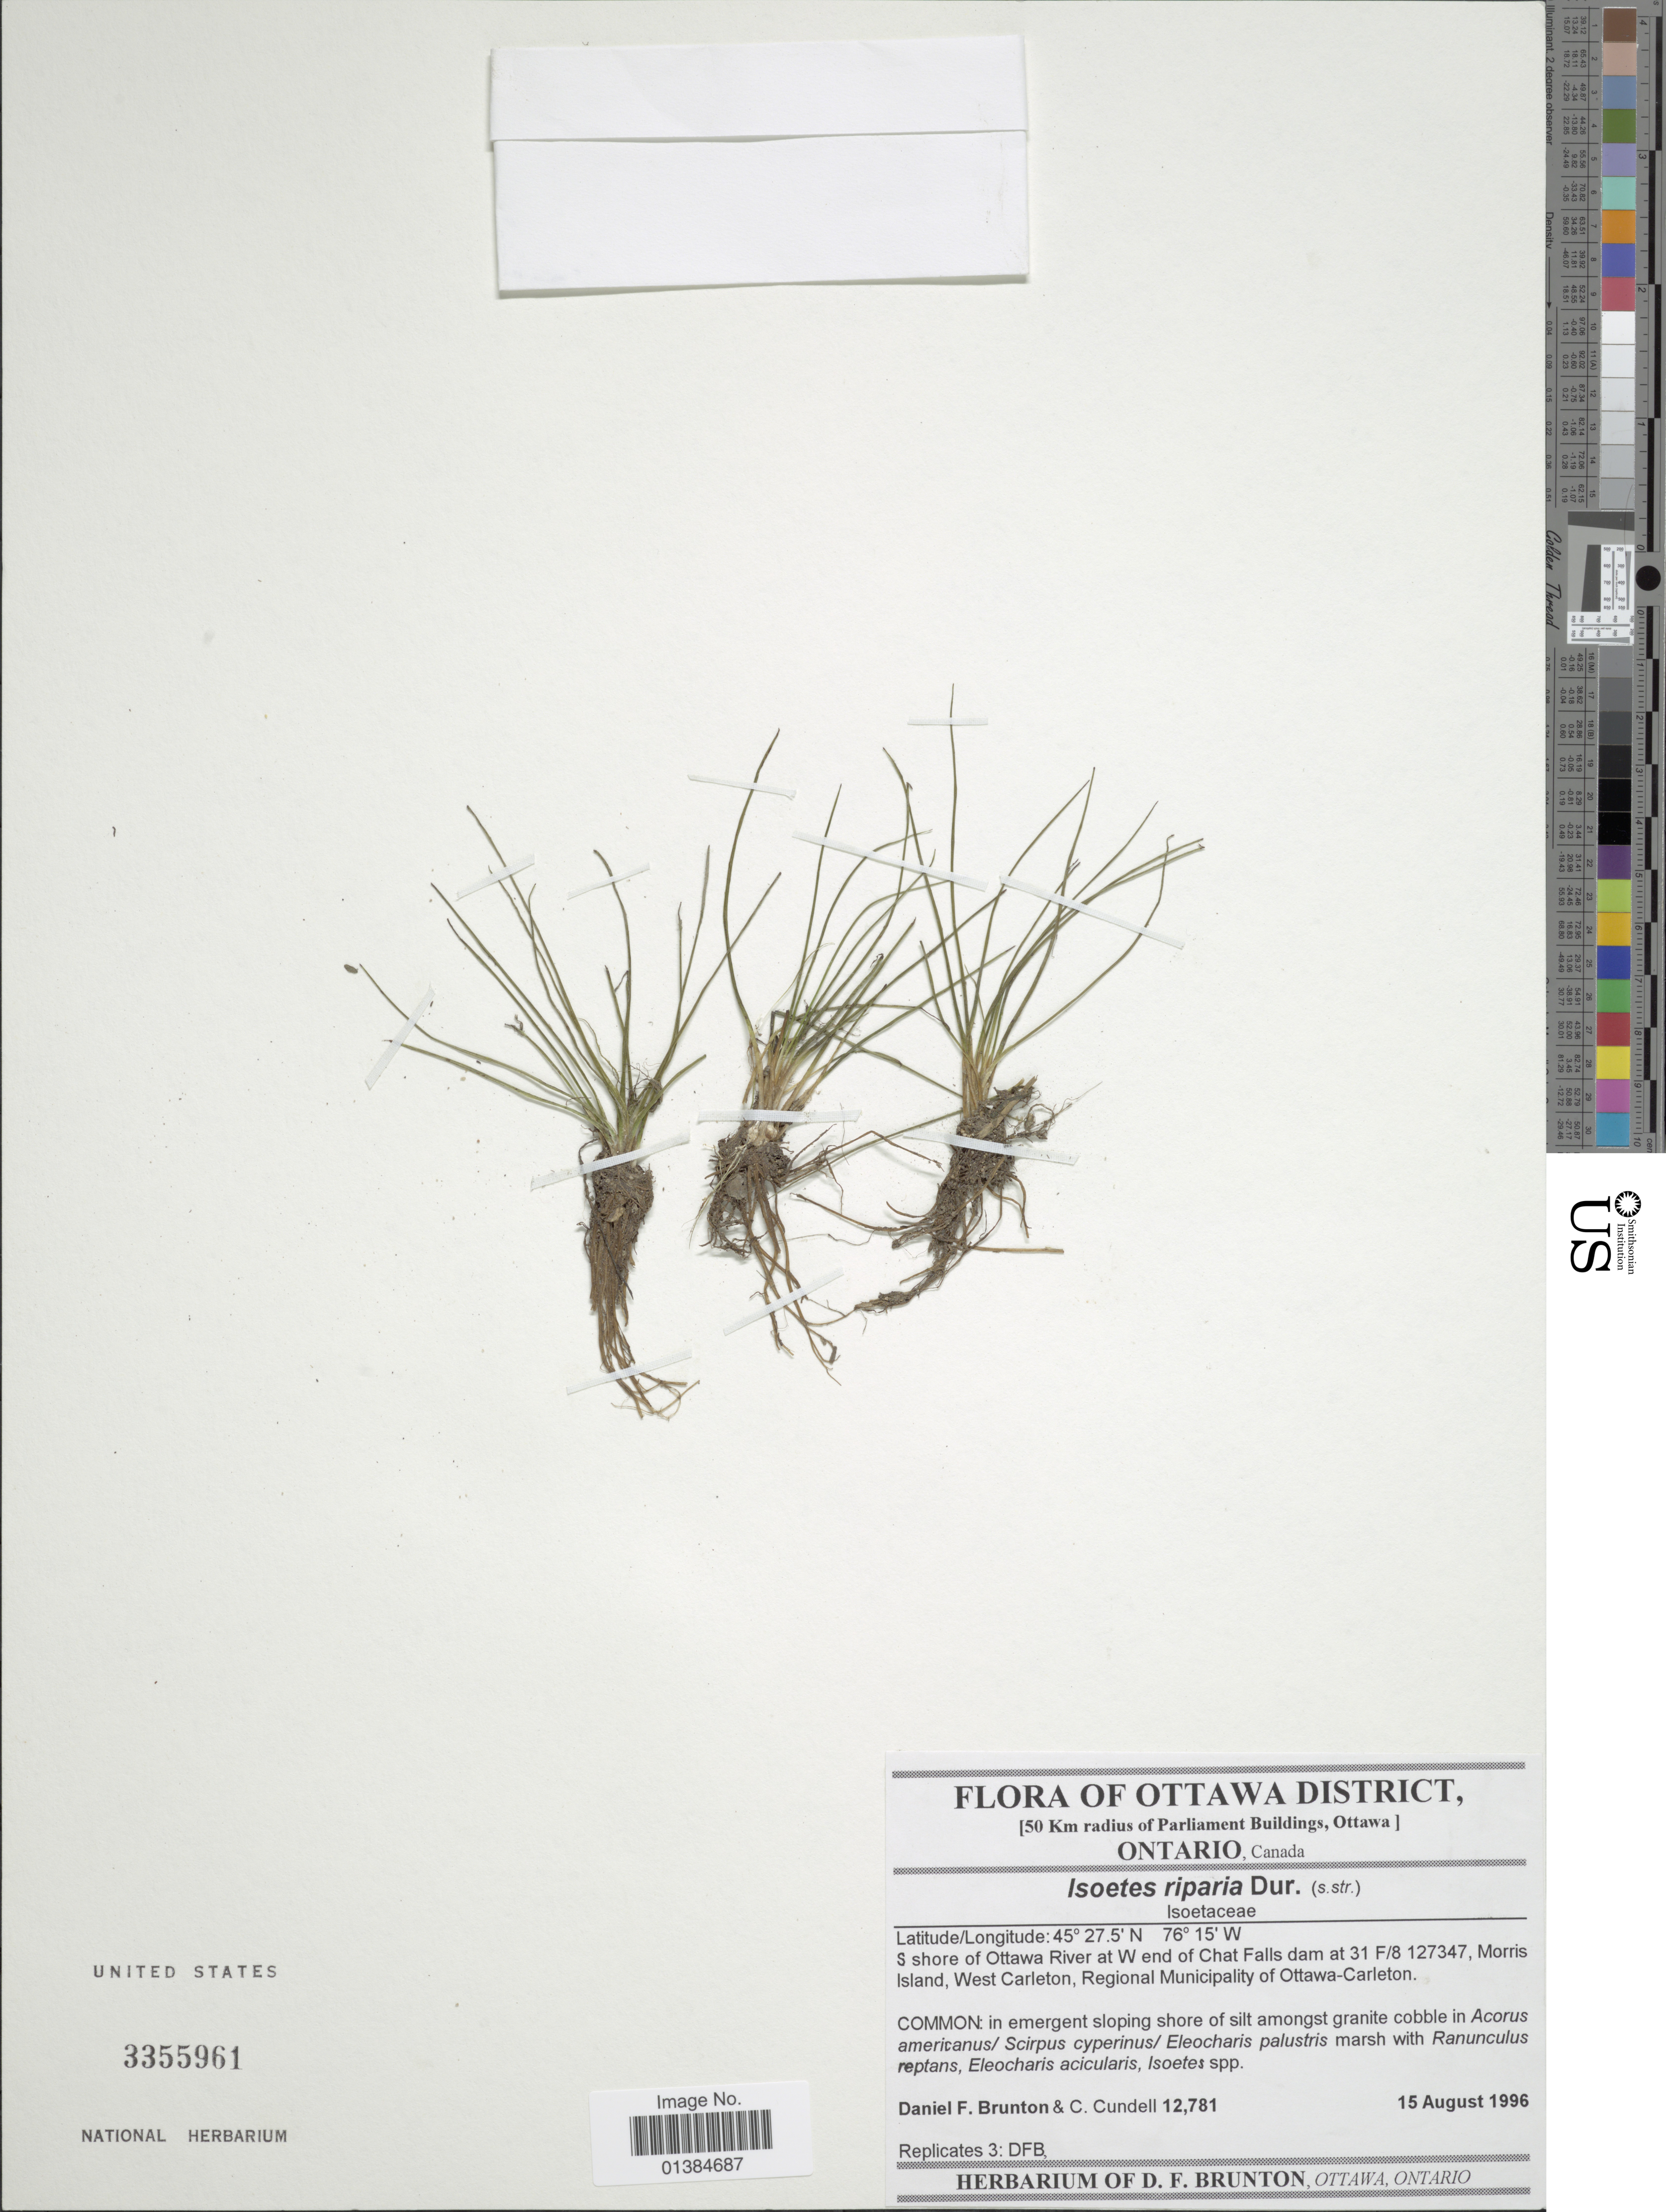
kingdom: Plantae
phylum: Tracheophyta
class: Lycopodiopsida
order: Isoetales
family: Isoetaceae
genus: Isoetes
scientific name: Isoetes riparia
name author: Engelm. ex A. Braun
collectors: D. Brunton & C. Cundell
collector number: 12781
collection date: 1996-08-15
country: Canada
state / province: Ontario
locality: Ottawa District. S shore of Ottawa River at W end of Chat Falls dam at 31 F/8 127347, Morris Island, West Carleton, Regional Municipality of Ottawa-Carleton.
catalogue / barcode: US 3355961